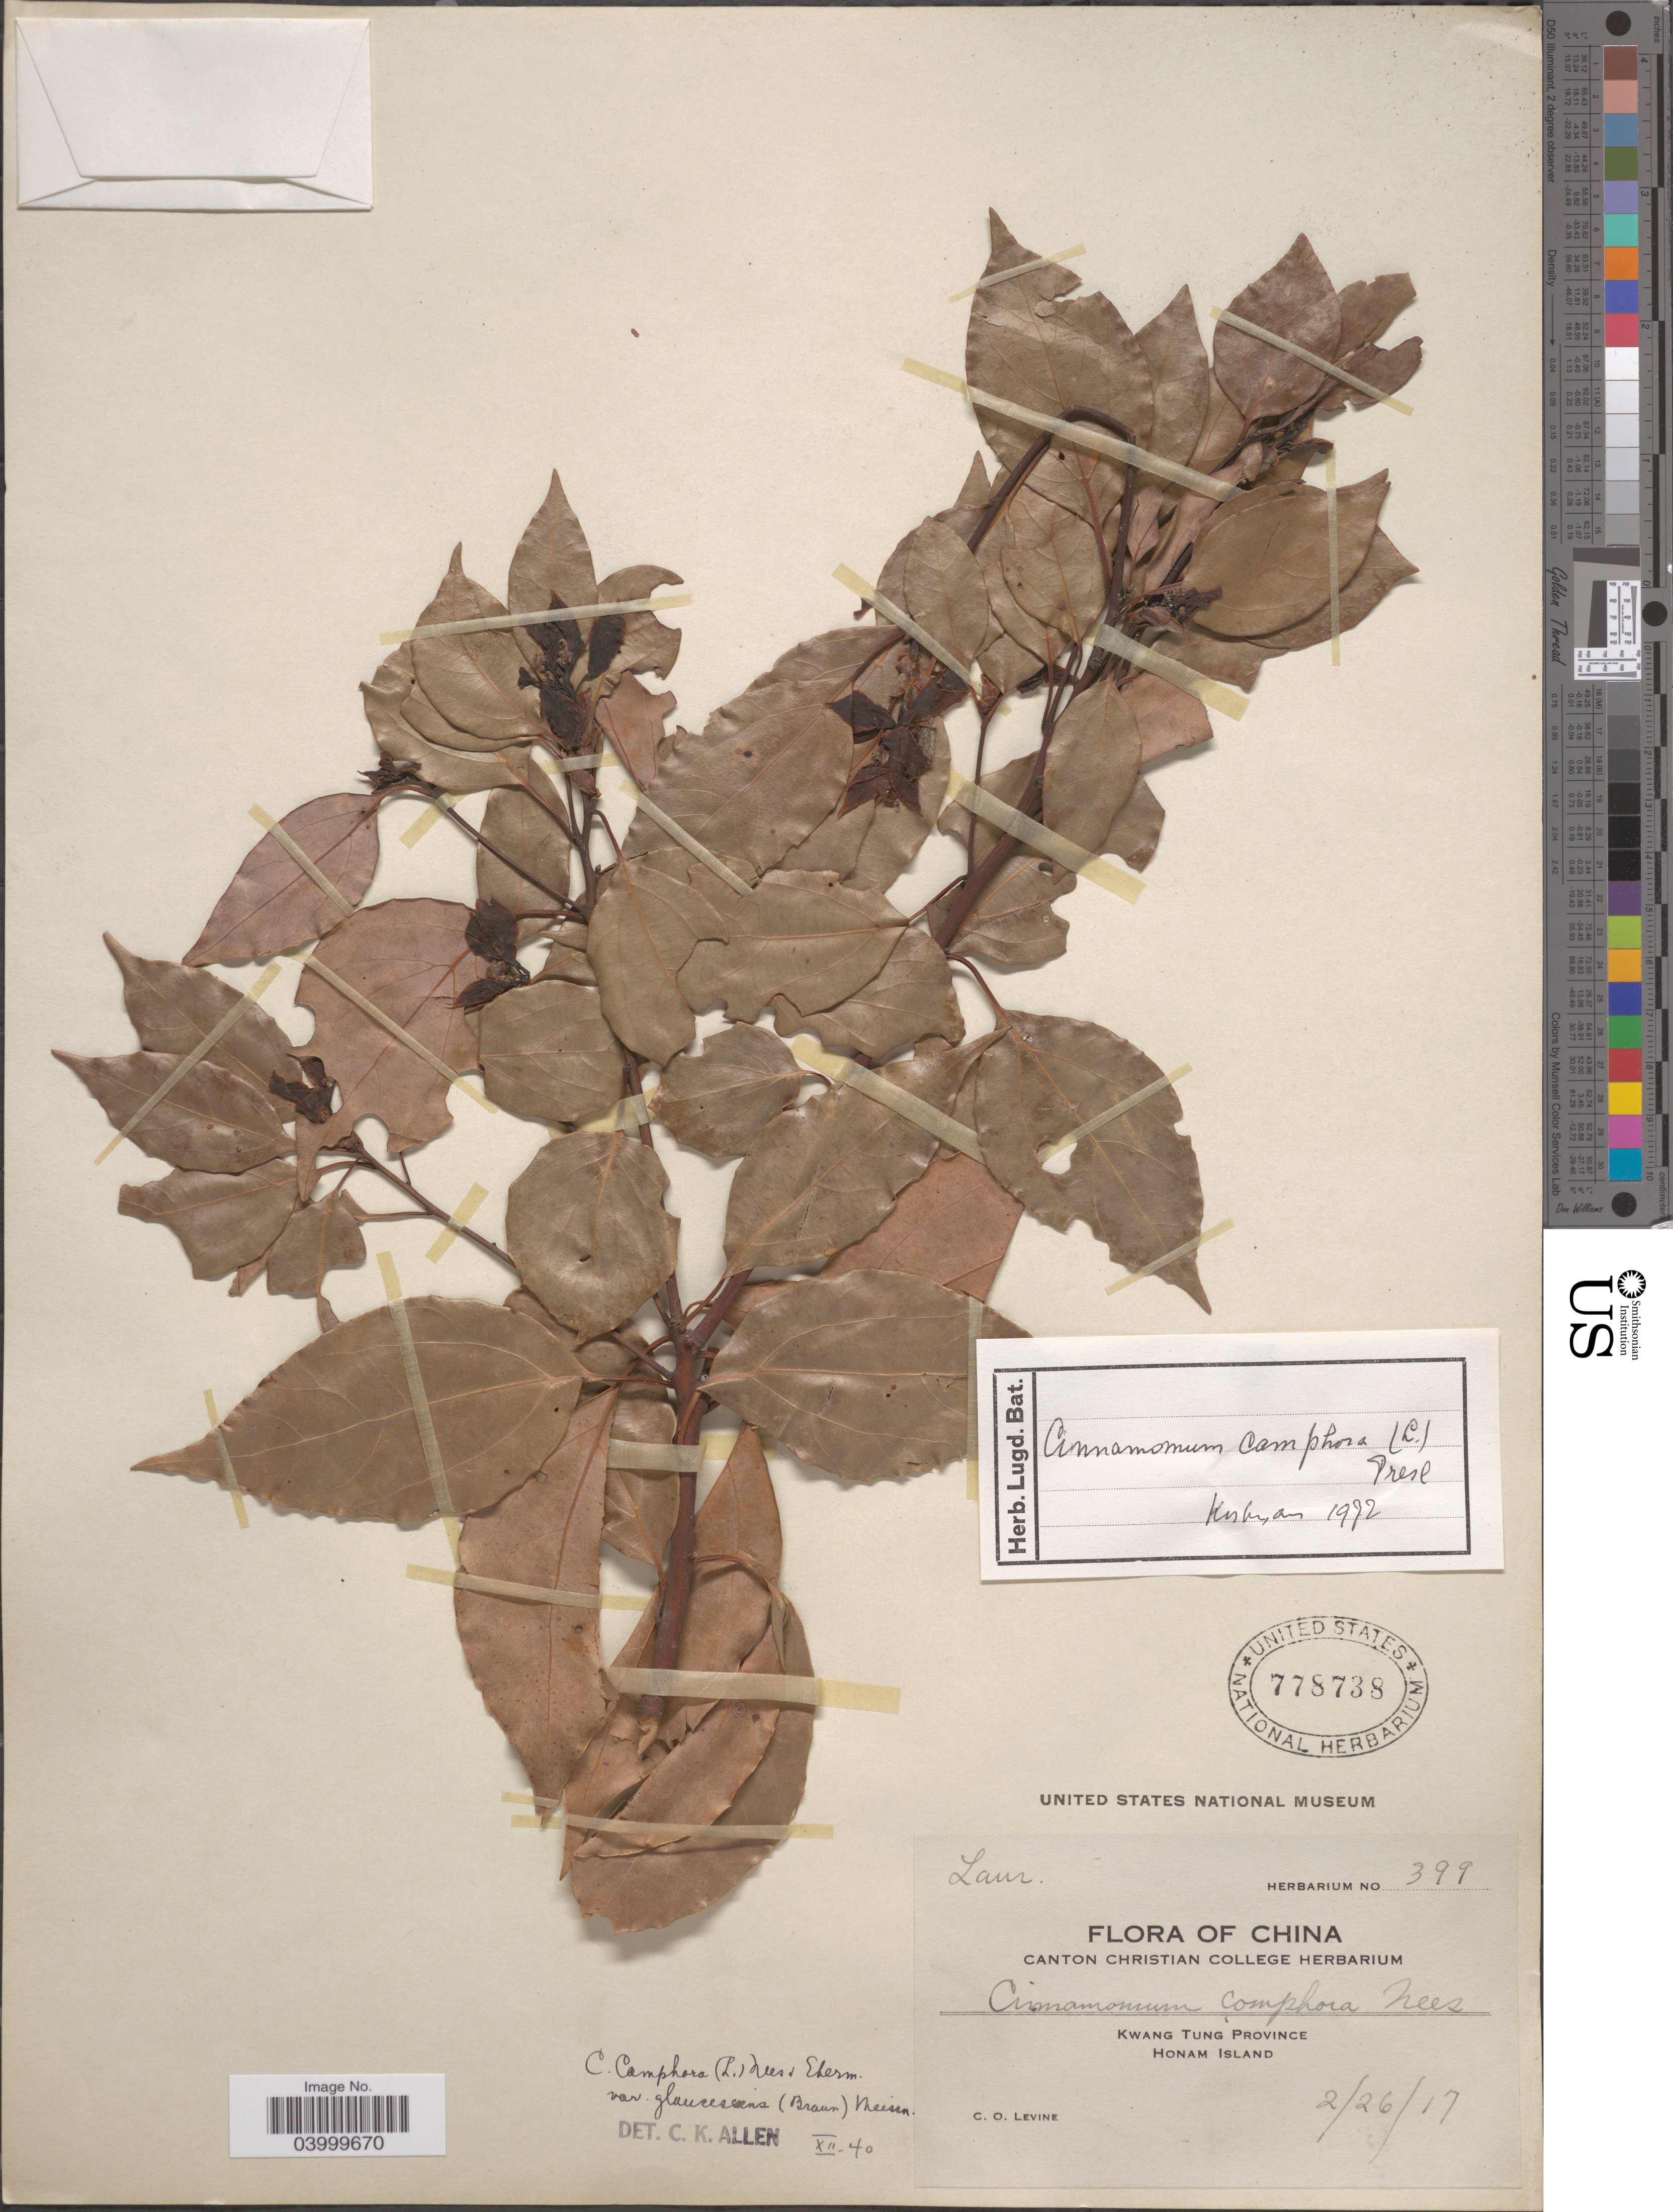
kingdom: Plantae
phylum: Tracheophyta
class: Magnoliopsida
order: Laurales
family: Lauraceae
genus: Cinnamomum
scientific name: Cinnamomum camphora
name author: (L.) J. Presl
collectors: C. O. Levine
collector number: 399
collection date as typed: Transcribed d/m/y: 26/2/17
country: China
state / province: Guangdong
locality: Kwang Tung Province. Honam Island.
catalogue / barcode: US 778738